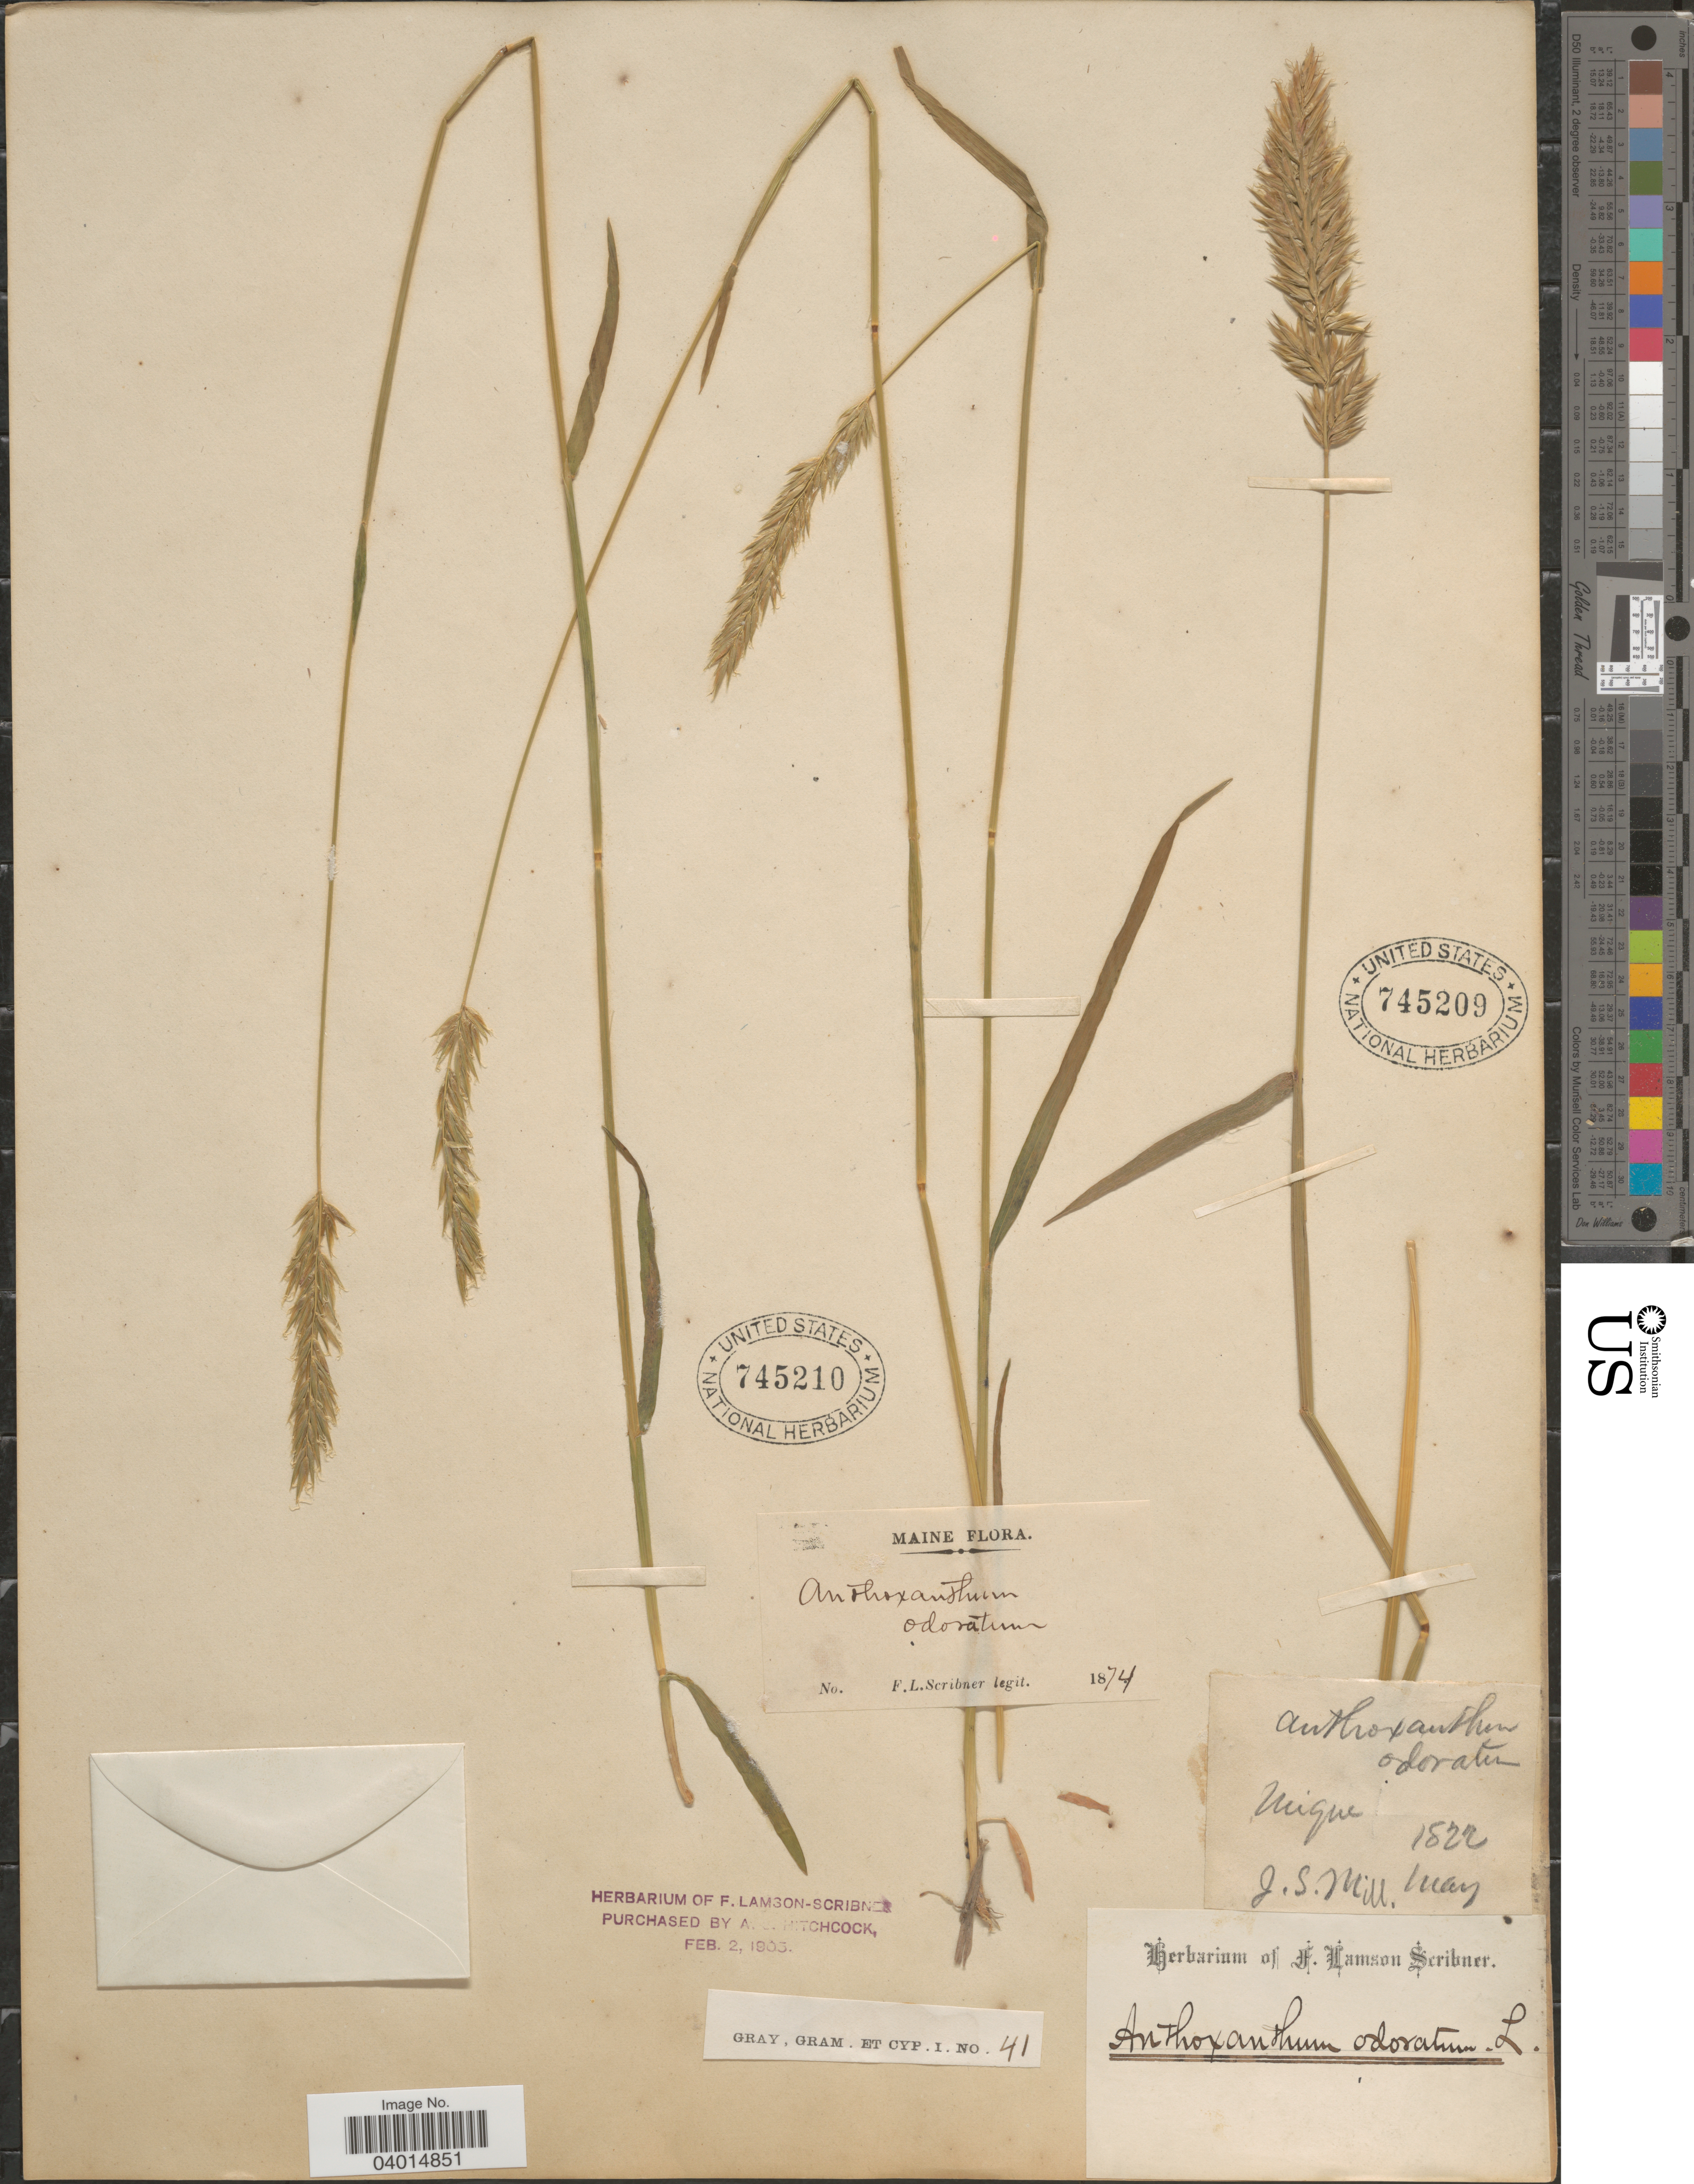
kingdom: Plantae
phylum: Tracheophyta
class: Liliopsida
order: Poales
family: Poaceae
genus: Anthoxanthum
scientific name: Anthoxanthum odoratum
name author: L.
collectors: F. Lamson-Scribner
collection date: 1874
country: United States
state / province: Maine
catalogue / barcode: US 745210-2